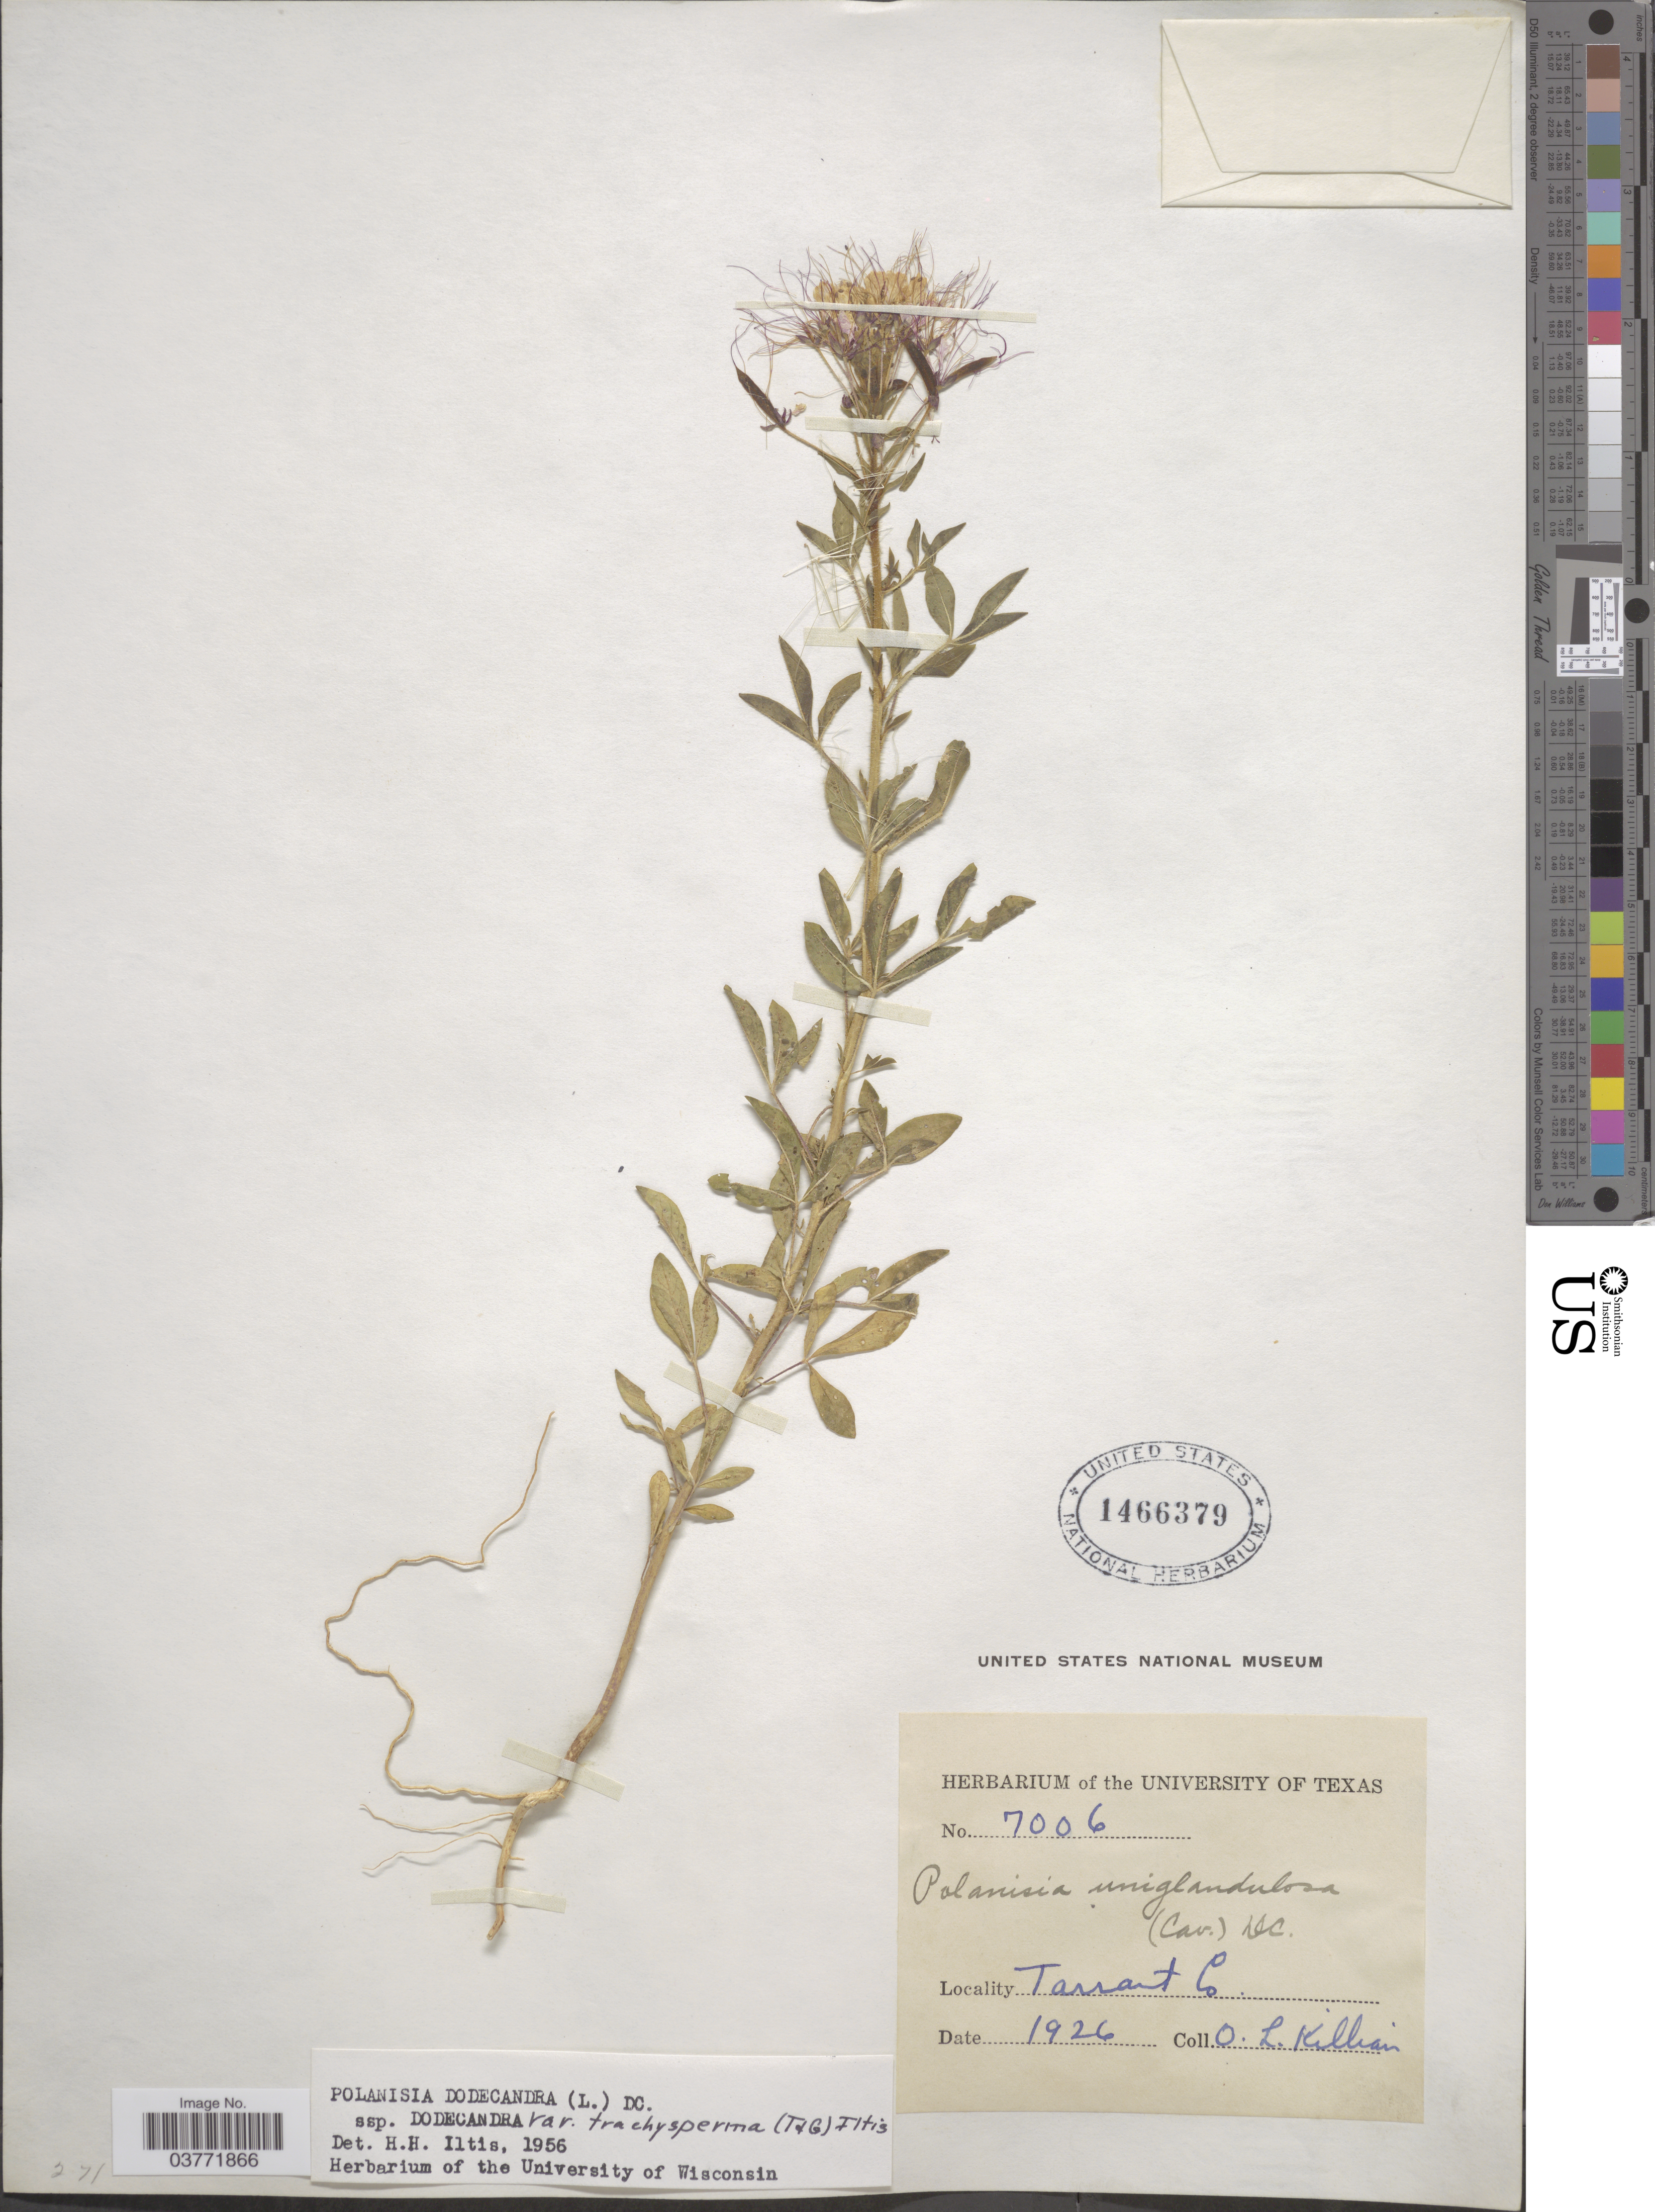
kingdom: Plantae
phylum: Tracheophyta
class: Magnoliopsida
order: Brassicales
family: Cleomaceae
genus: Polanisia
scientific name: Polanisia trachysperma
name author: Torr. & A. Gray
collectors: O. Killian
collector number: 7006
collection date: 1926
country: United States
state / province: Texas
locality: Tarrant Co.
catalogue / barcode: US 1466379